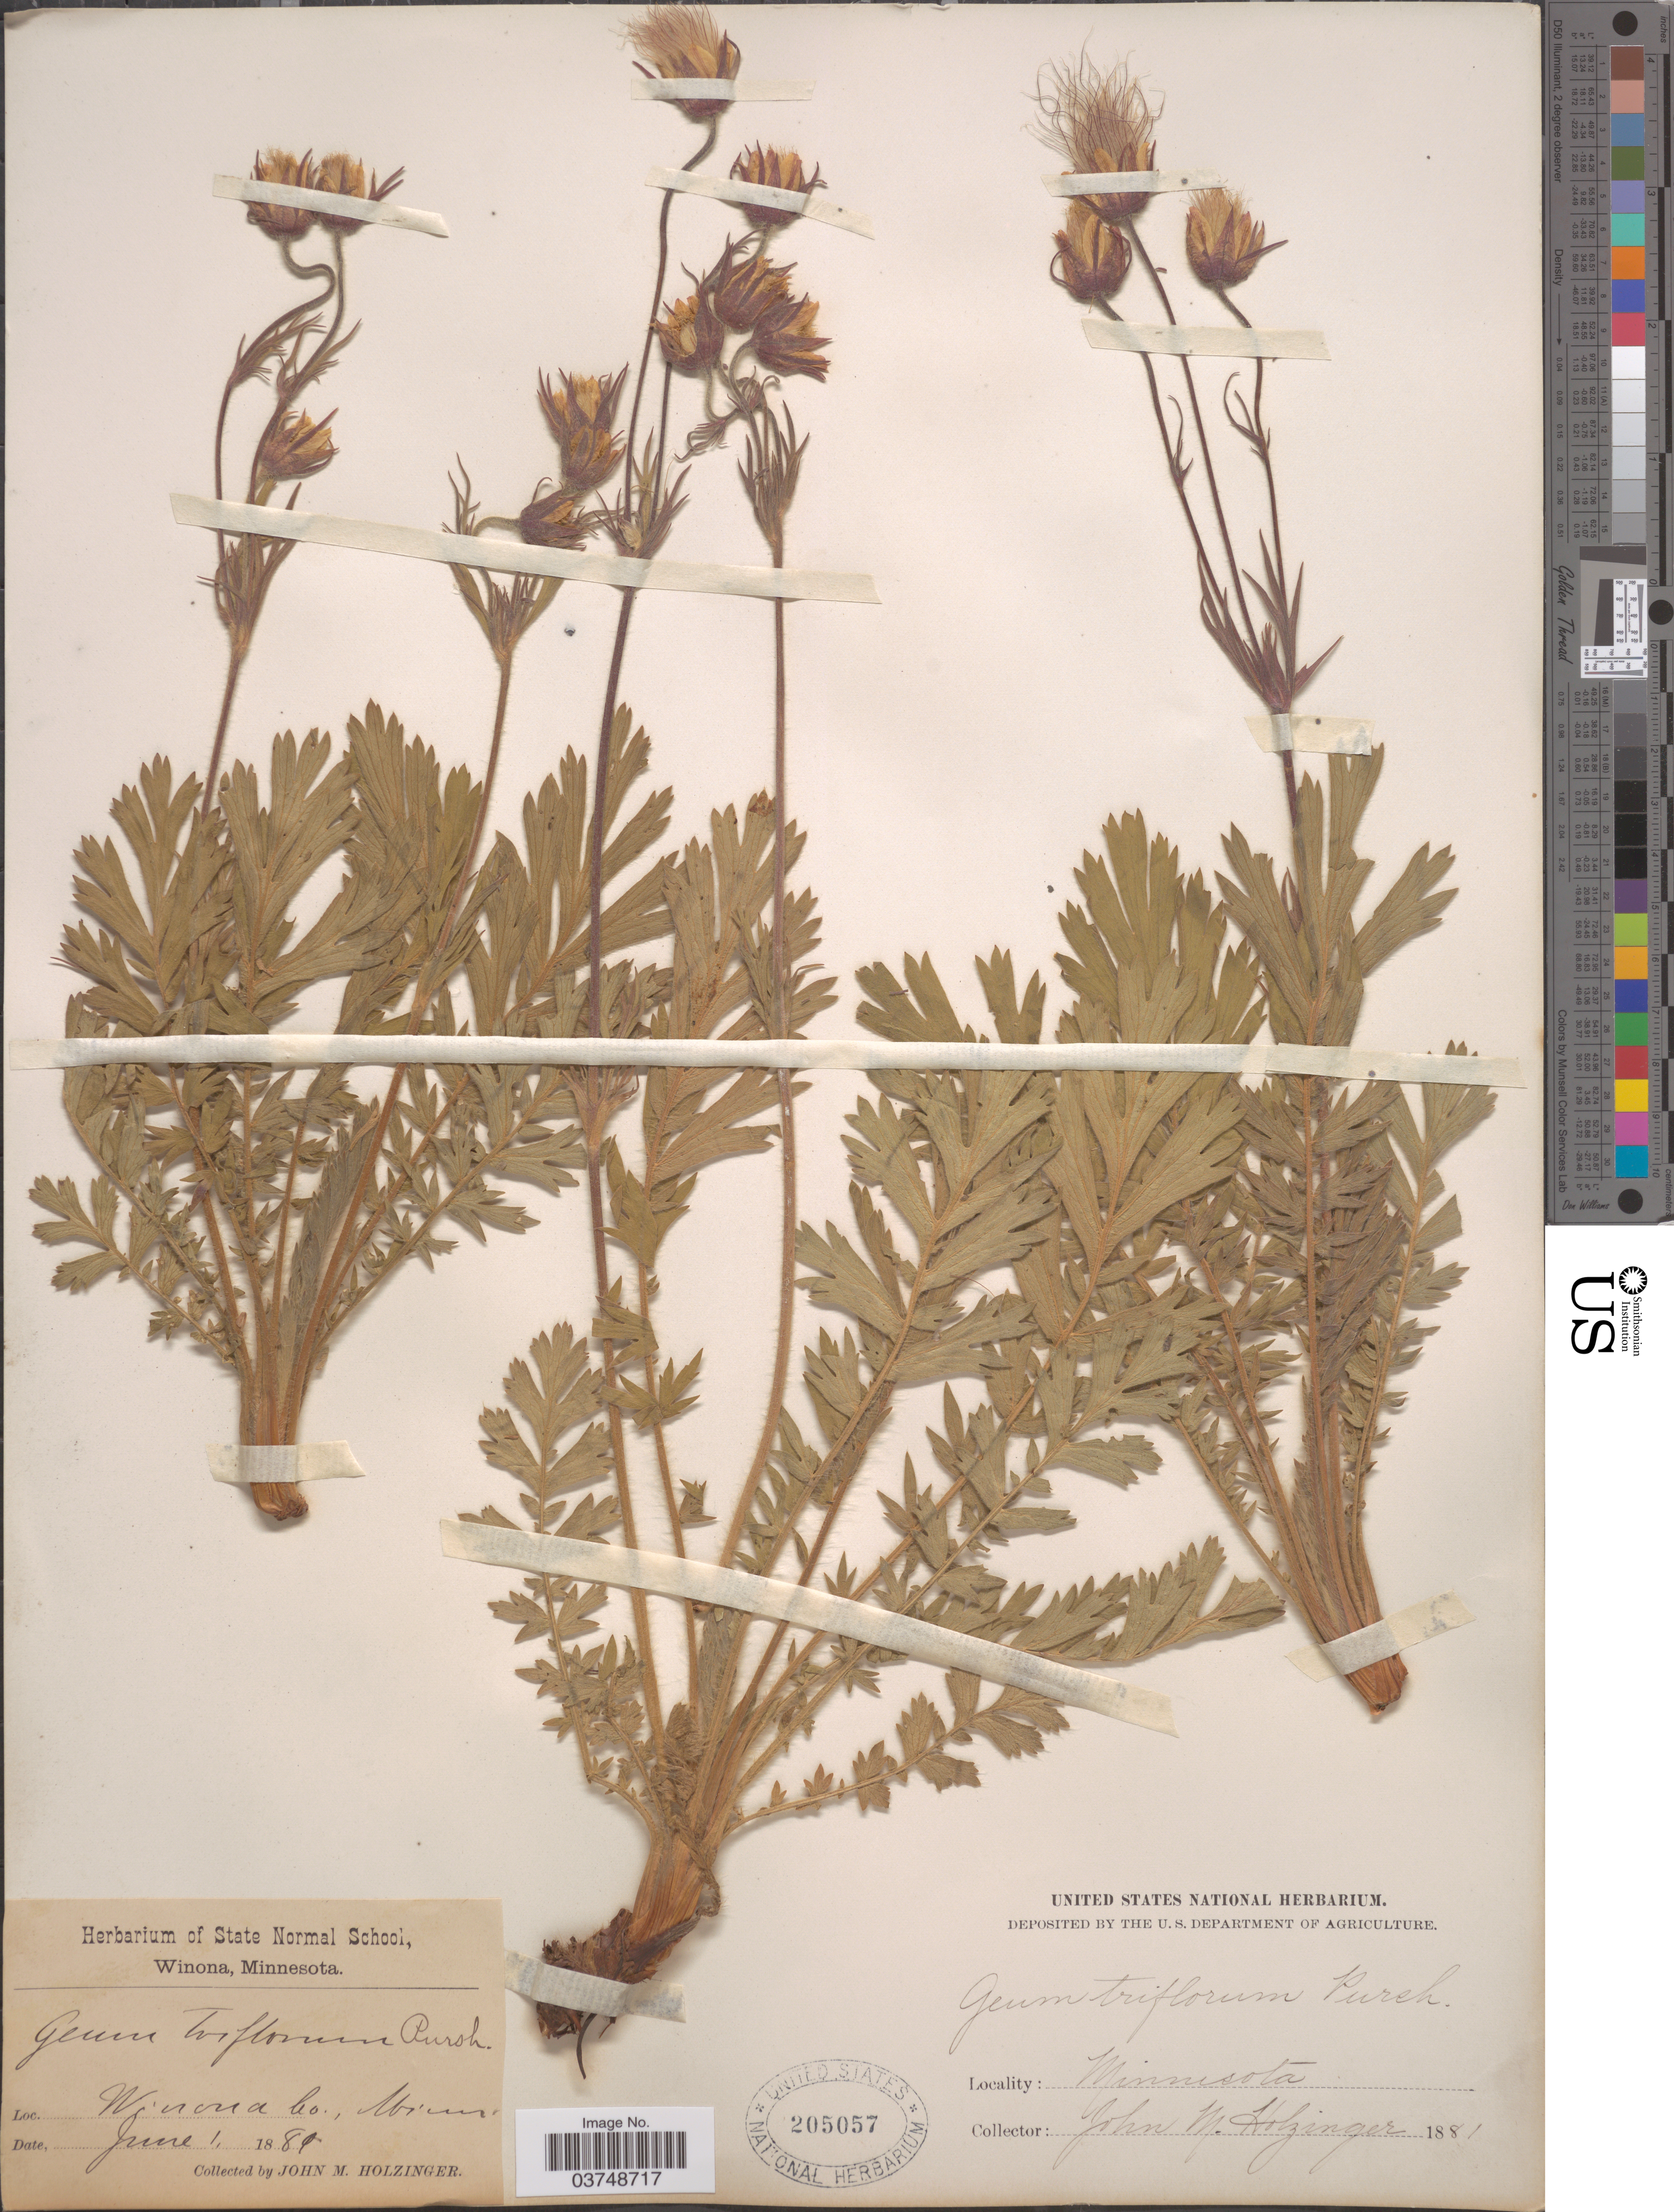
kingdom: Plantae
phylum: Tracheophyta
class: Magnoliopsida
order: Rosales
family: Rosaceae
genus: Geum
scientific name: Geum triflorum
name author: Pursh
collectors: J. M. Holzinger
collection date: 1881-06-01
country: United States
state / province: Minnesota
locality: Winona Co.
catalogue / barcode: US 205057